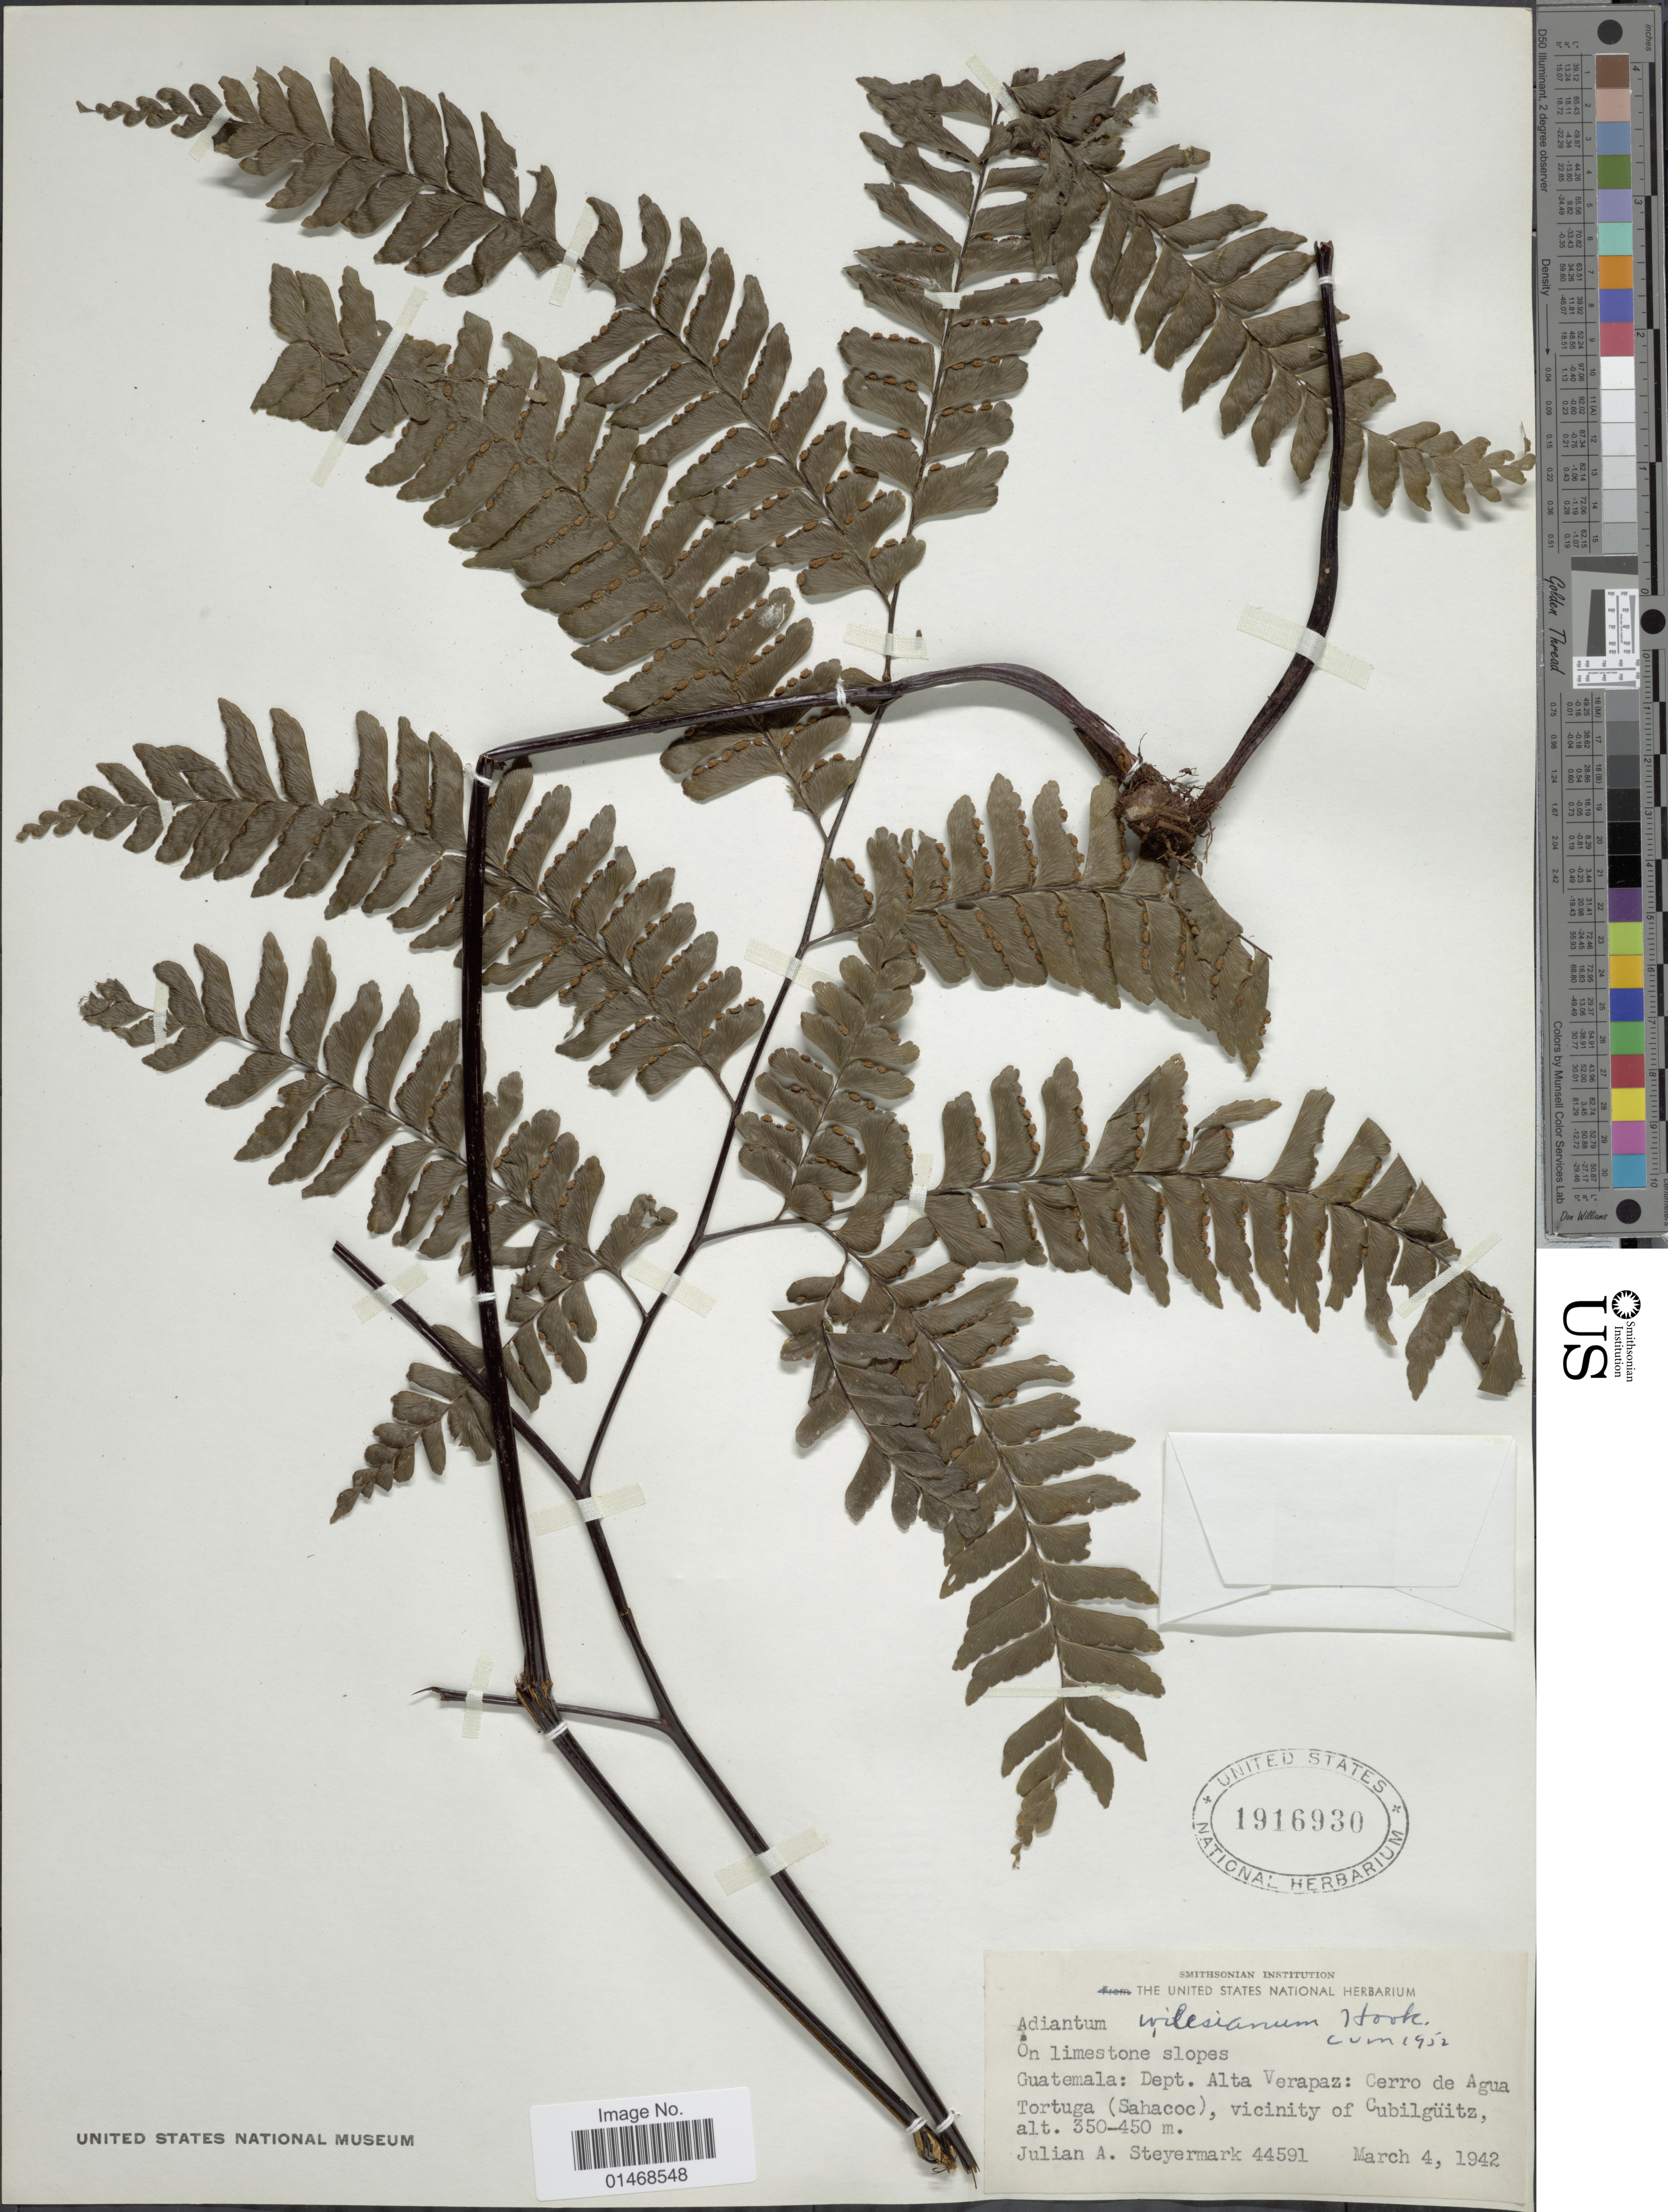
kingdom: Plantae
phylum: Tracheophyta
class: Polypodiopsida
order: Polypodiales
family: Pteridaceae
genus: Adiantum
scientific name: Adiantum wilesianum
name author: Hook.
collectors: J. Steyermark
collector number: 44591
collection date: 1942-03-04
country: Guatemala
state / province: Alta Verapaz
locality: Dept. Alta Verpaz: Cerro de Agua Tortuga (Sahacoc), vicinity of Cubilgüitz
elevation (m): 350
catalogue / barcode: US 1916930